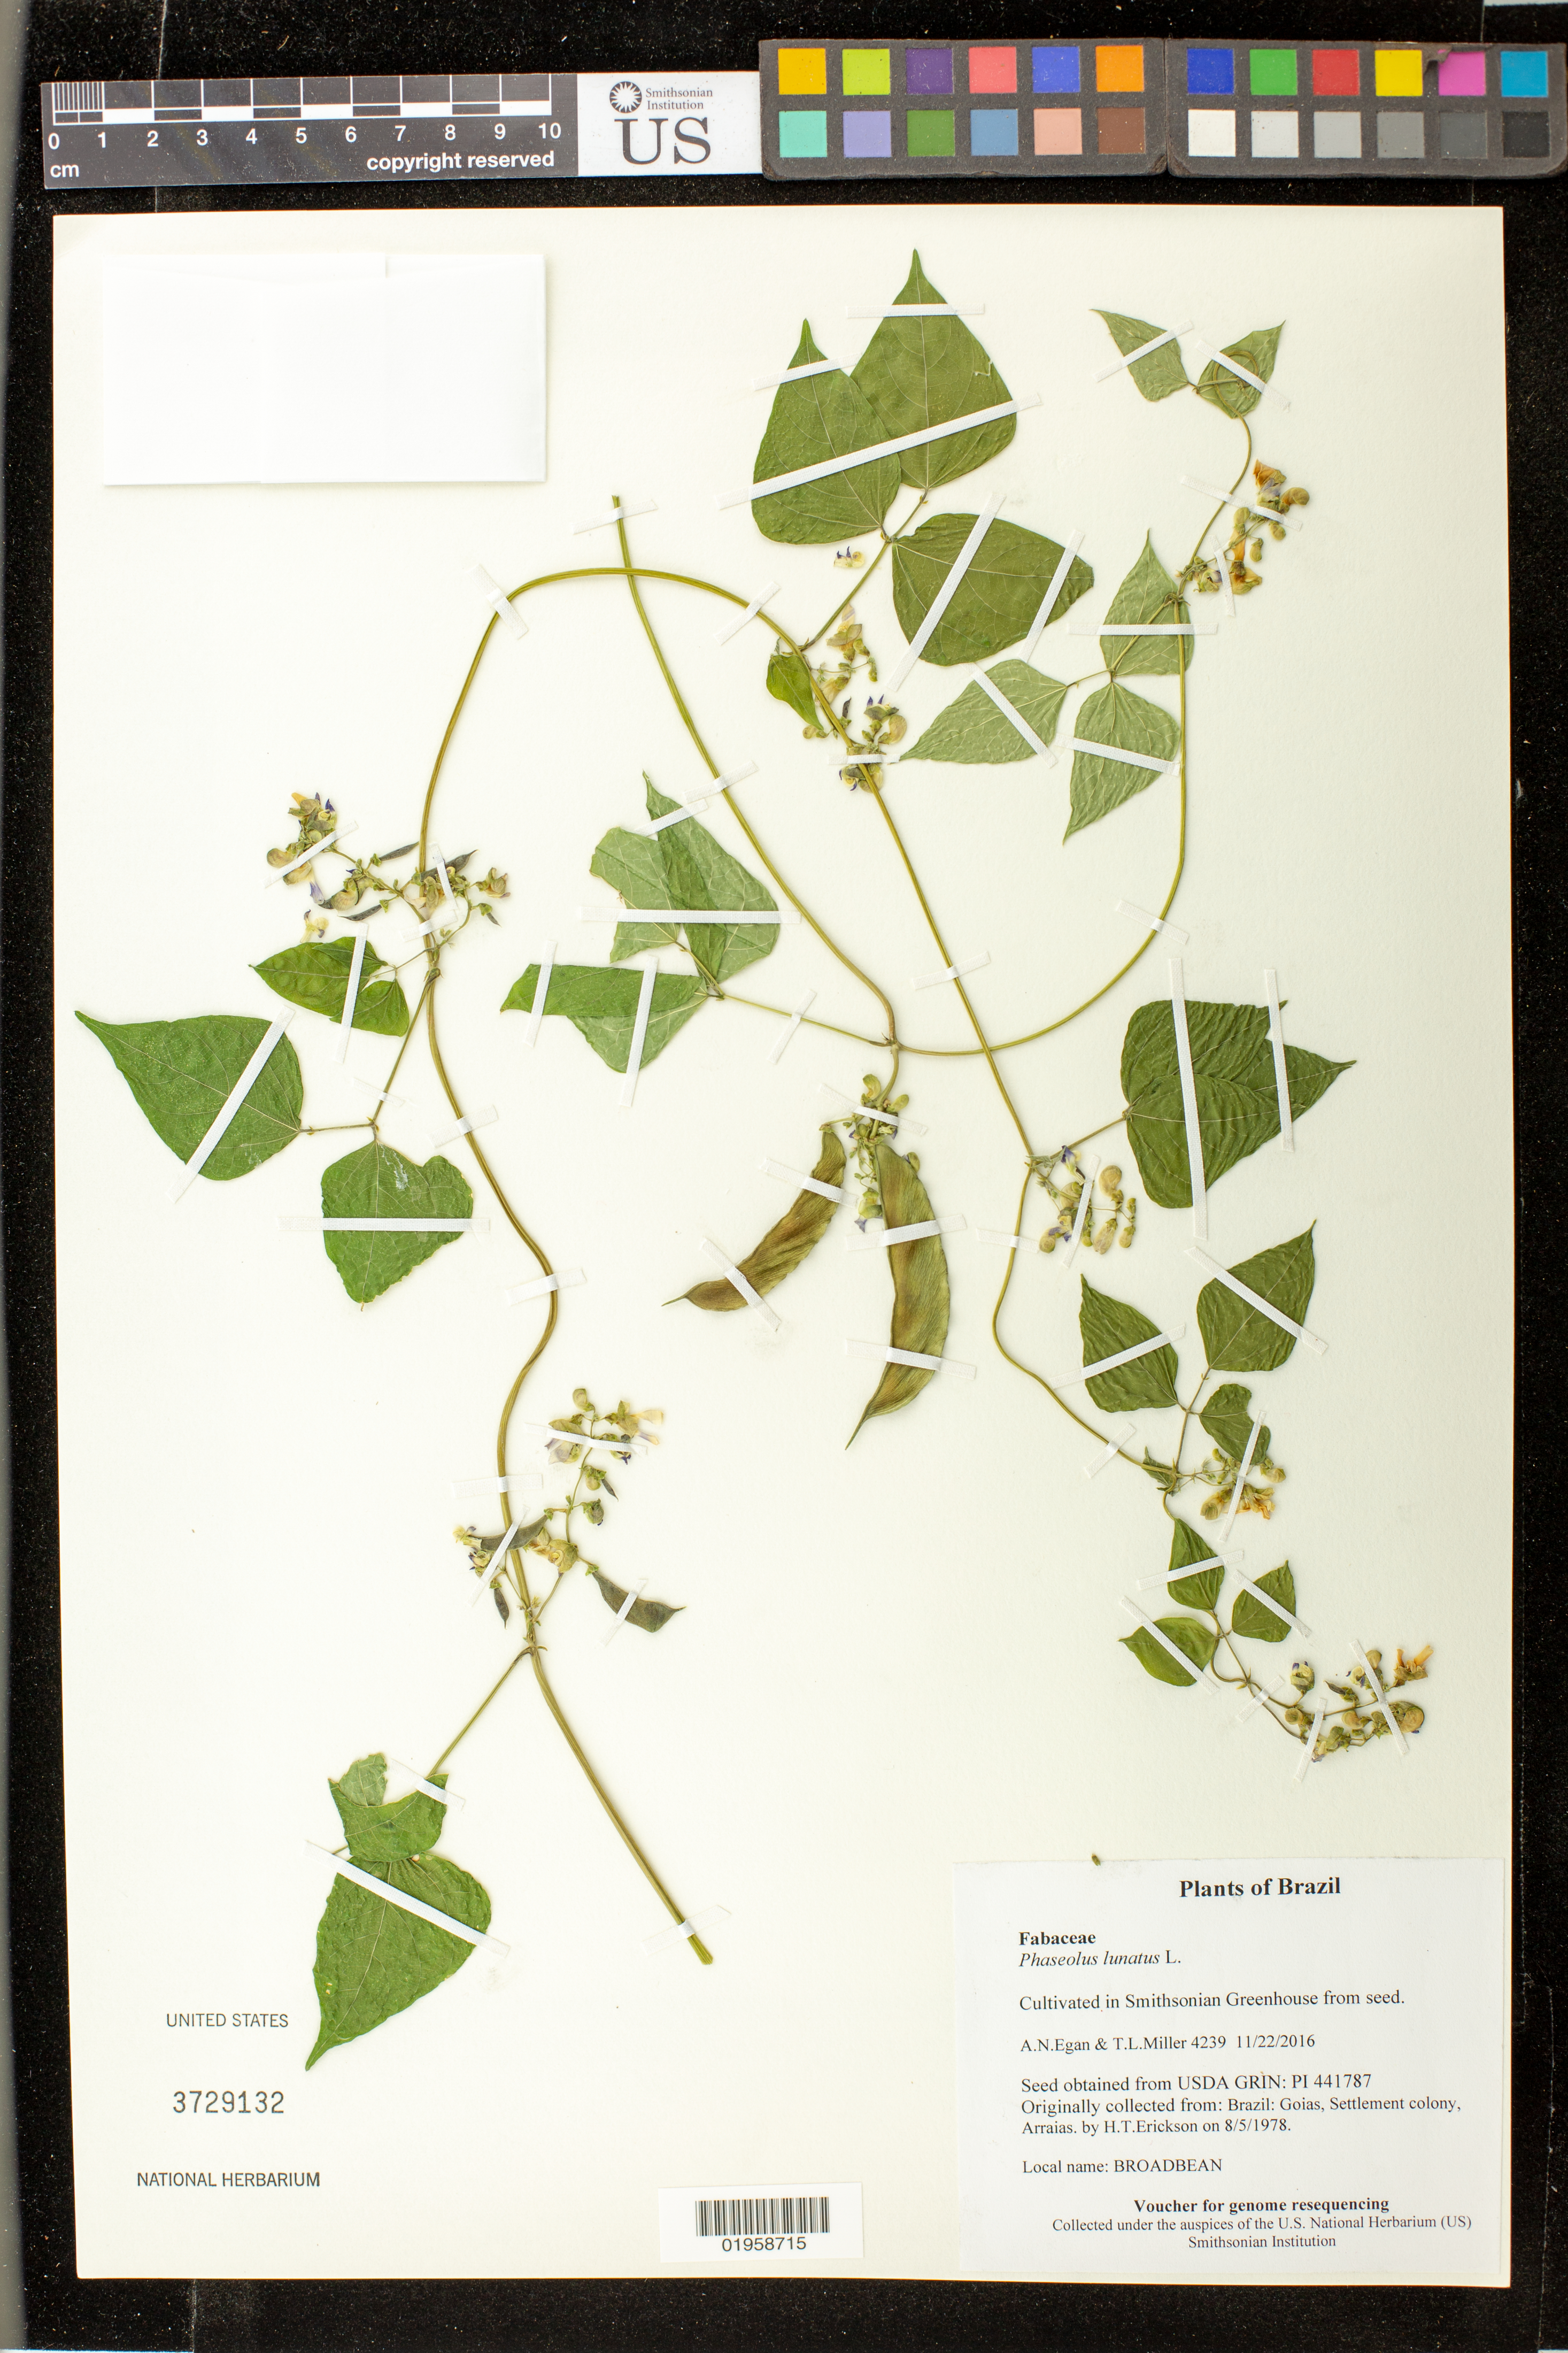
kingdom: Plantae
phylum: Tracheophyta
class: Magnoliopsida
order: Fabales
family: Fabaceae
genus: Phaseolus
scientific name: Phaseolus lunatus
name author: L.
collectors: A. N. Egan & T. L. Miller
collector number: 4239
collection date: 2016-11-22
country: United States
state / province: Maryland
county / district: Prince George's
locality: Smithsonian's Museum Support Ctr; 4210 Suitland Pkwy., NMNH Botany Research Greenhouses. Suitland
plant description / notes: Originally collected in Brazil, Goias, Settlement colony, Arraias, on 1978-08-05. H.T.Erickson (collector); Grown from seed acquired from the USDA's GRIN seed bank.; Broadbean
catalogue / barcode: US 3729132